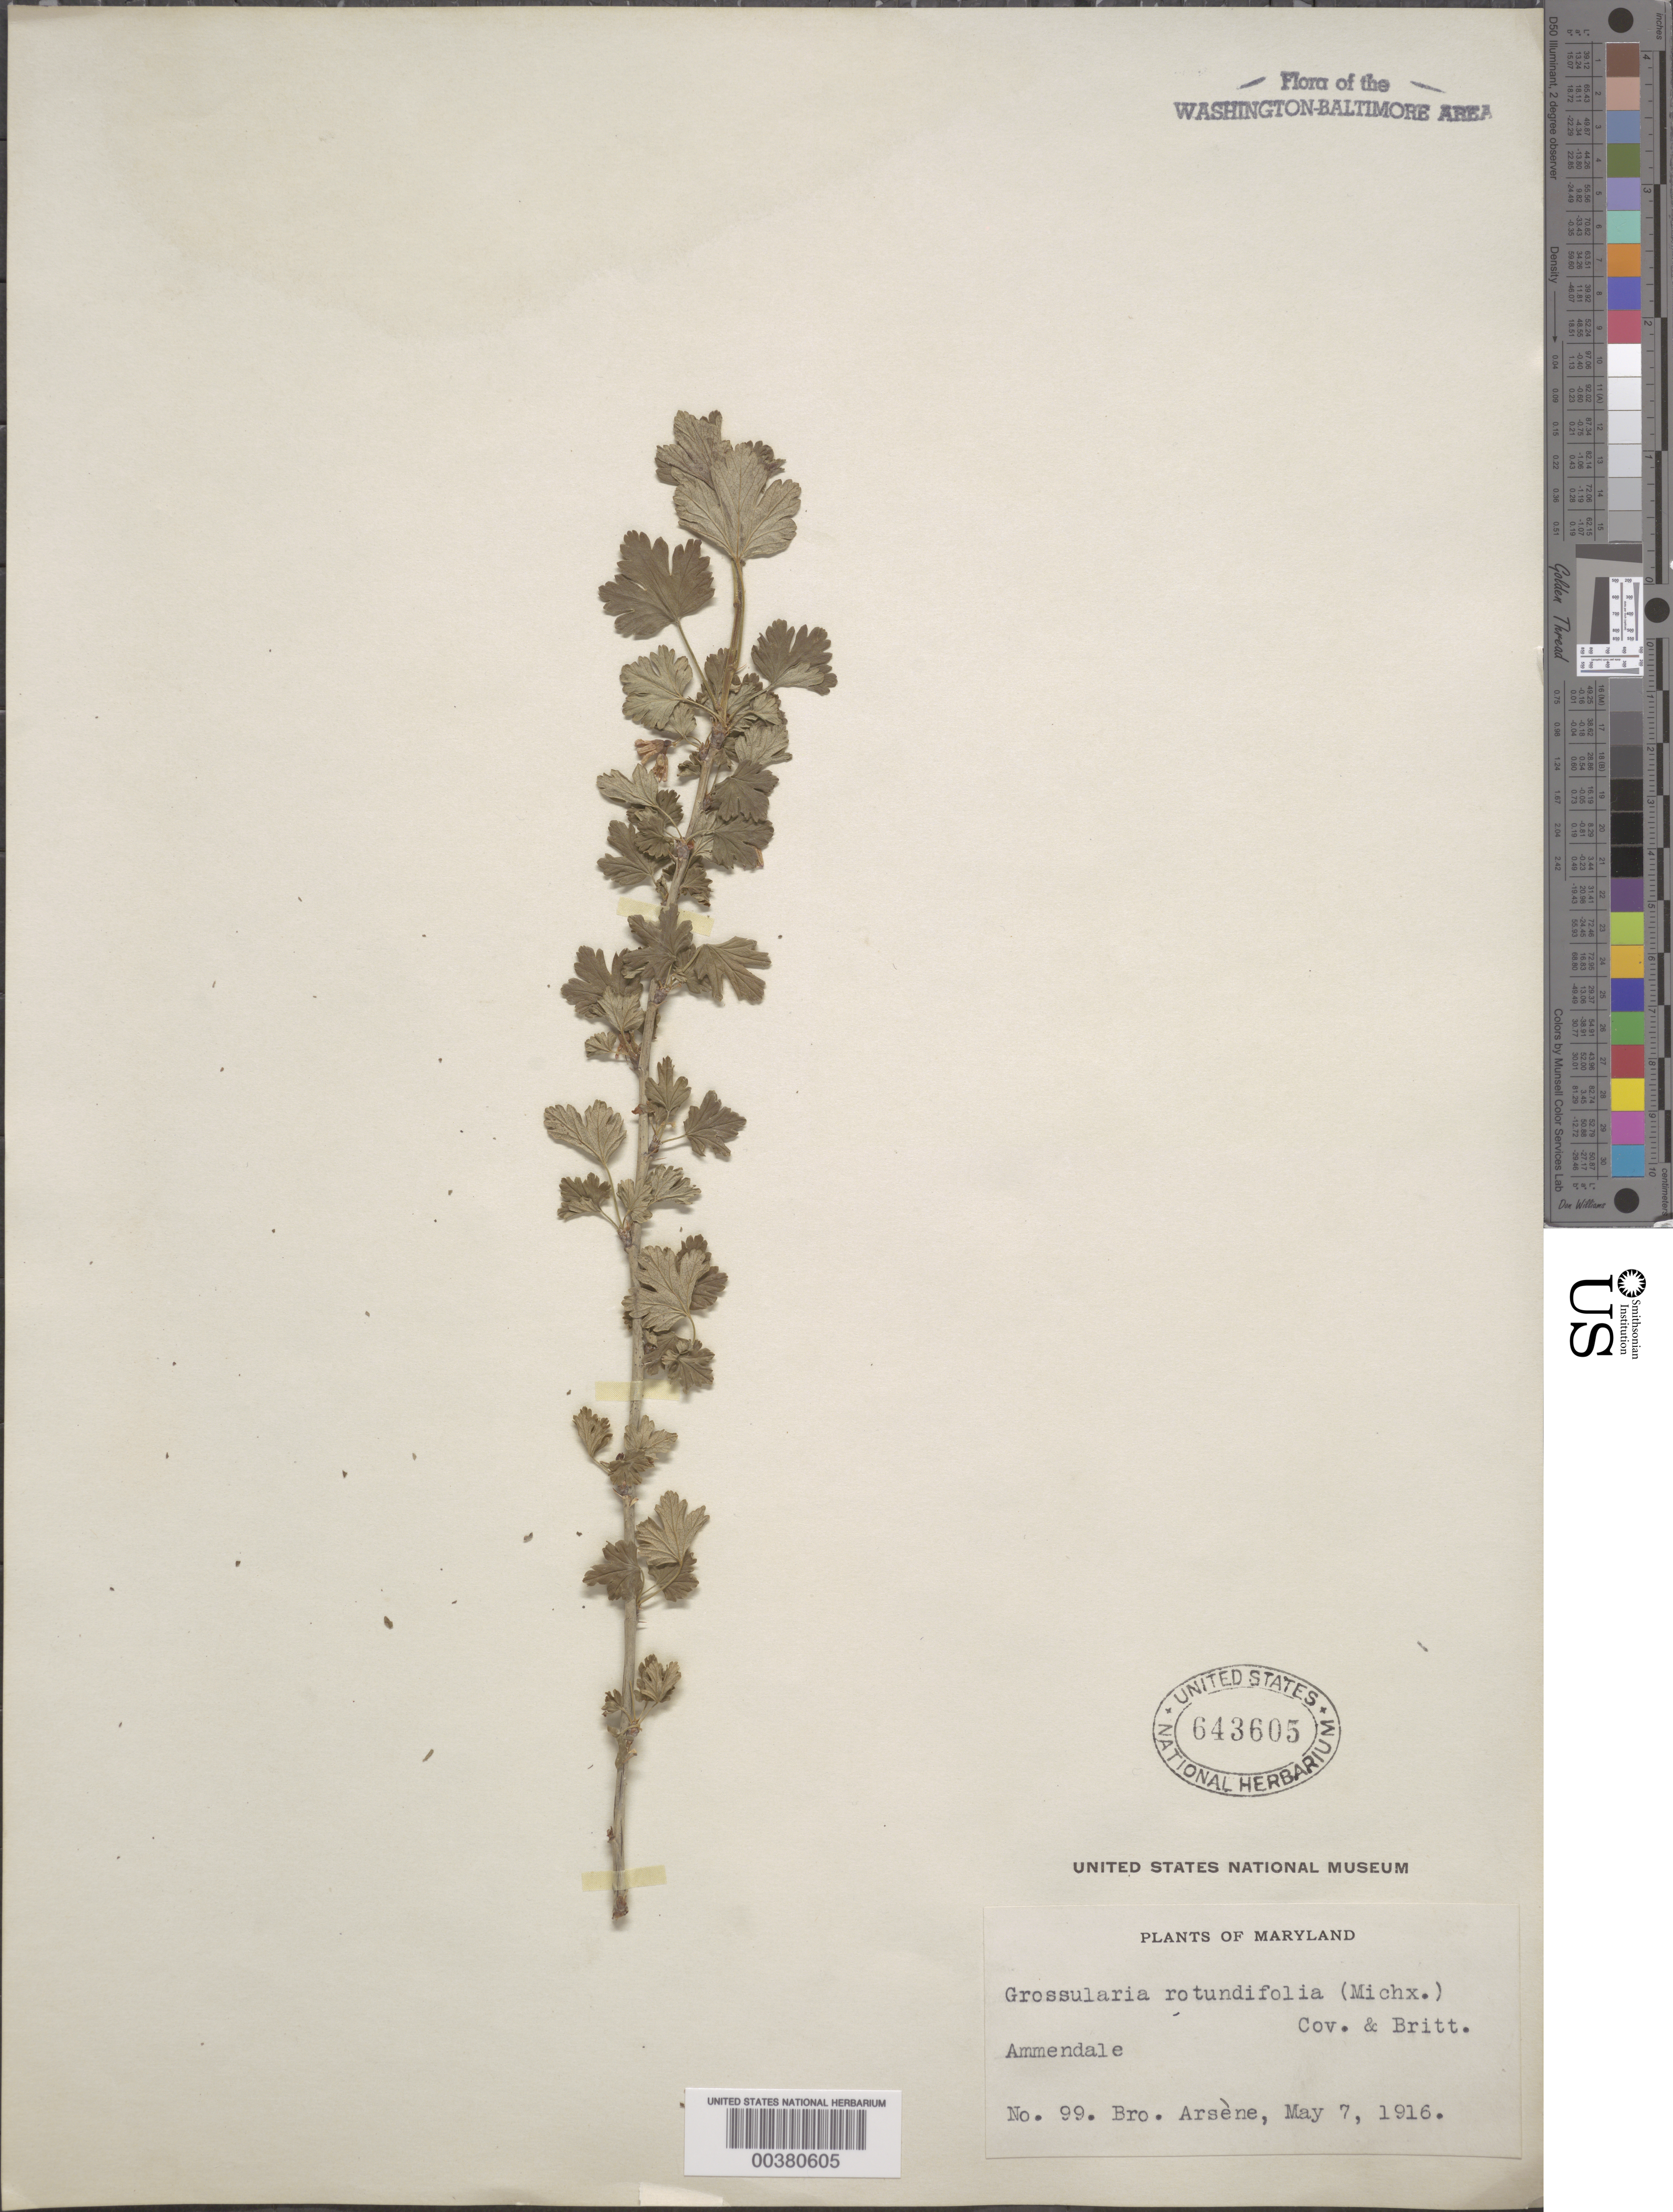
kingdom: Plantae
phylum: Tracheophyta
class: Magnoliopsida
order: Saxifragales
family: Grossulariaceae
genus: Ribes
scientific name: Ribes rotundifolium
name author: Michx.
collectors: Bro. G. Arsène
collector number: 99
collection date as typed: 07 May 1916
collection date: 1916-05-07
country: United States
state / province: Maryland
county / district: Prince George's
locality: Ammendale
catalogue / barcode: US 643605